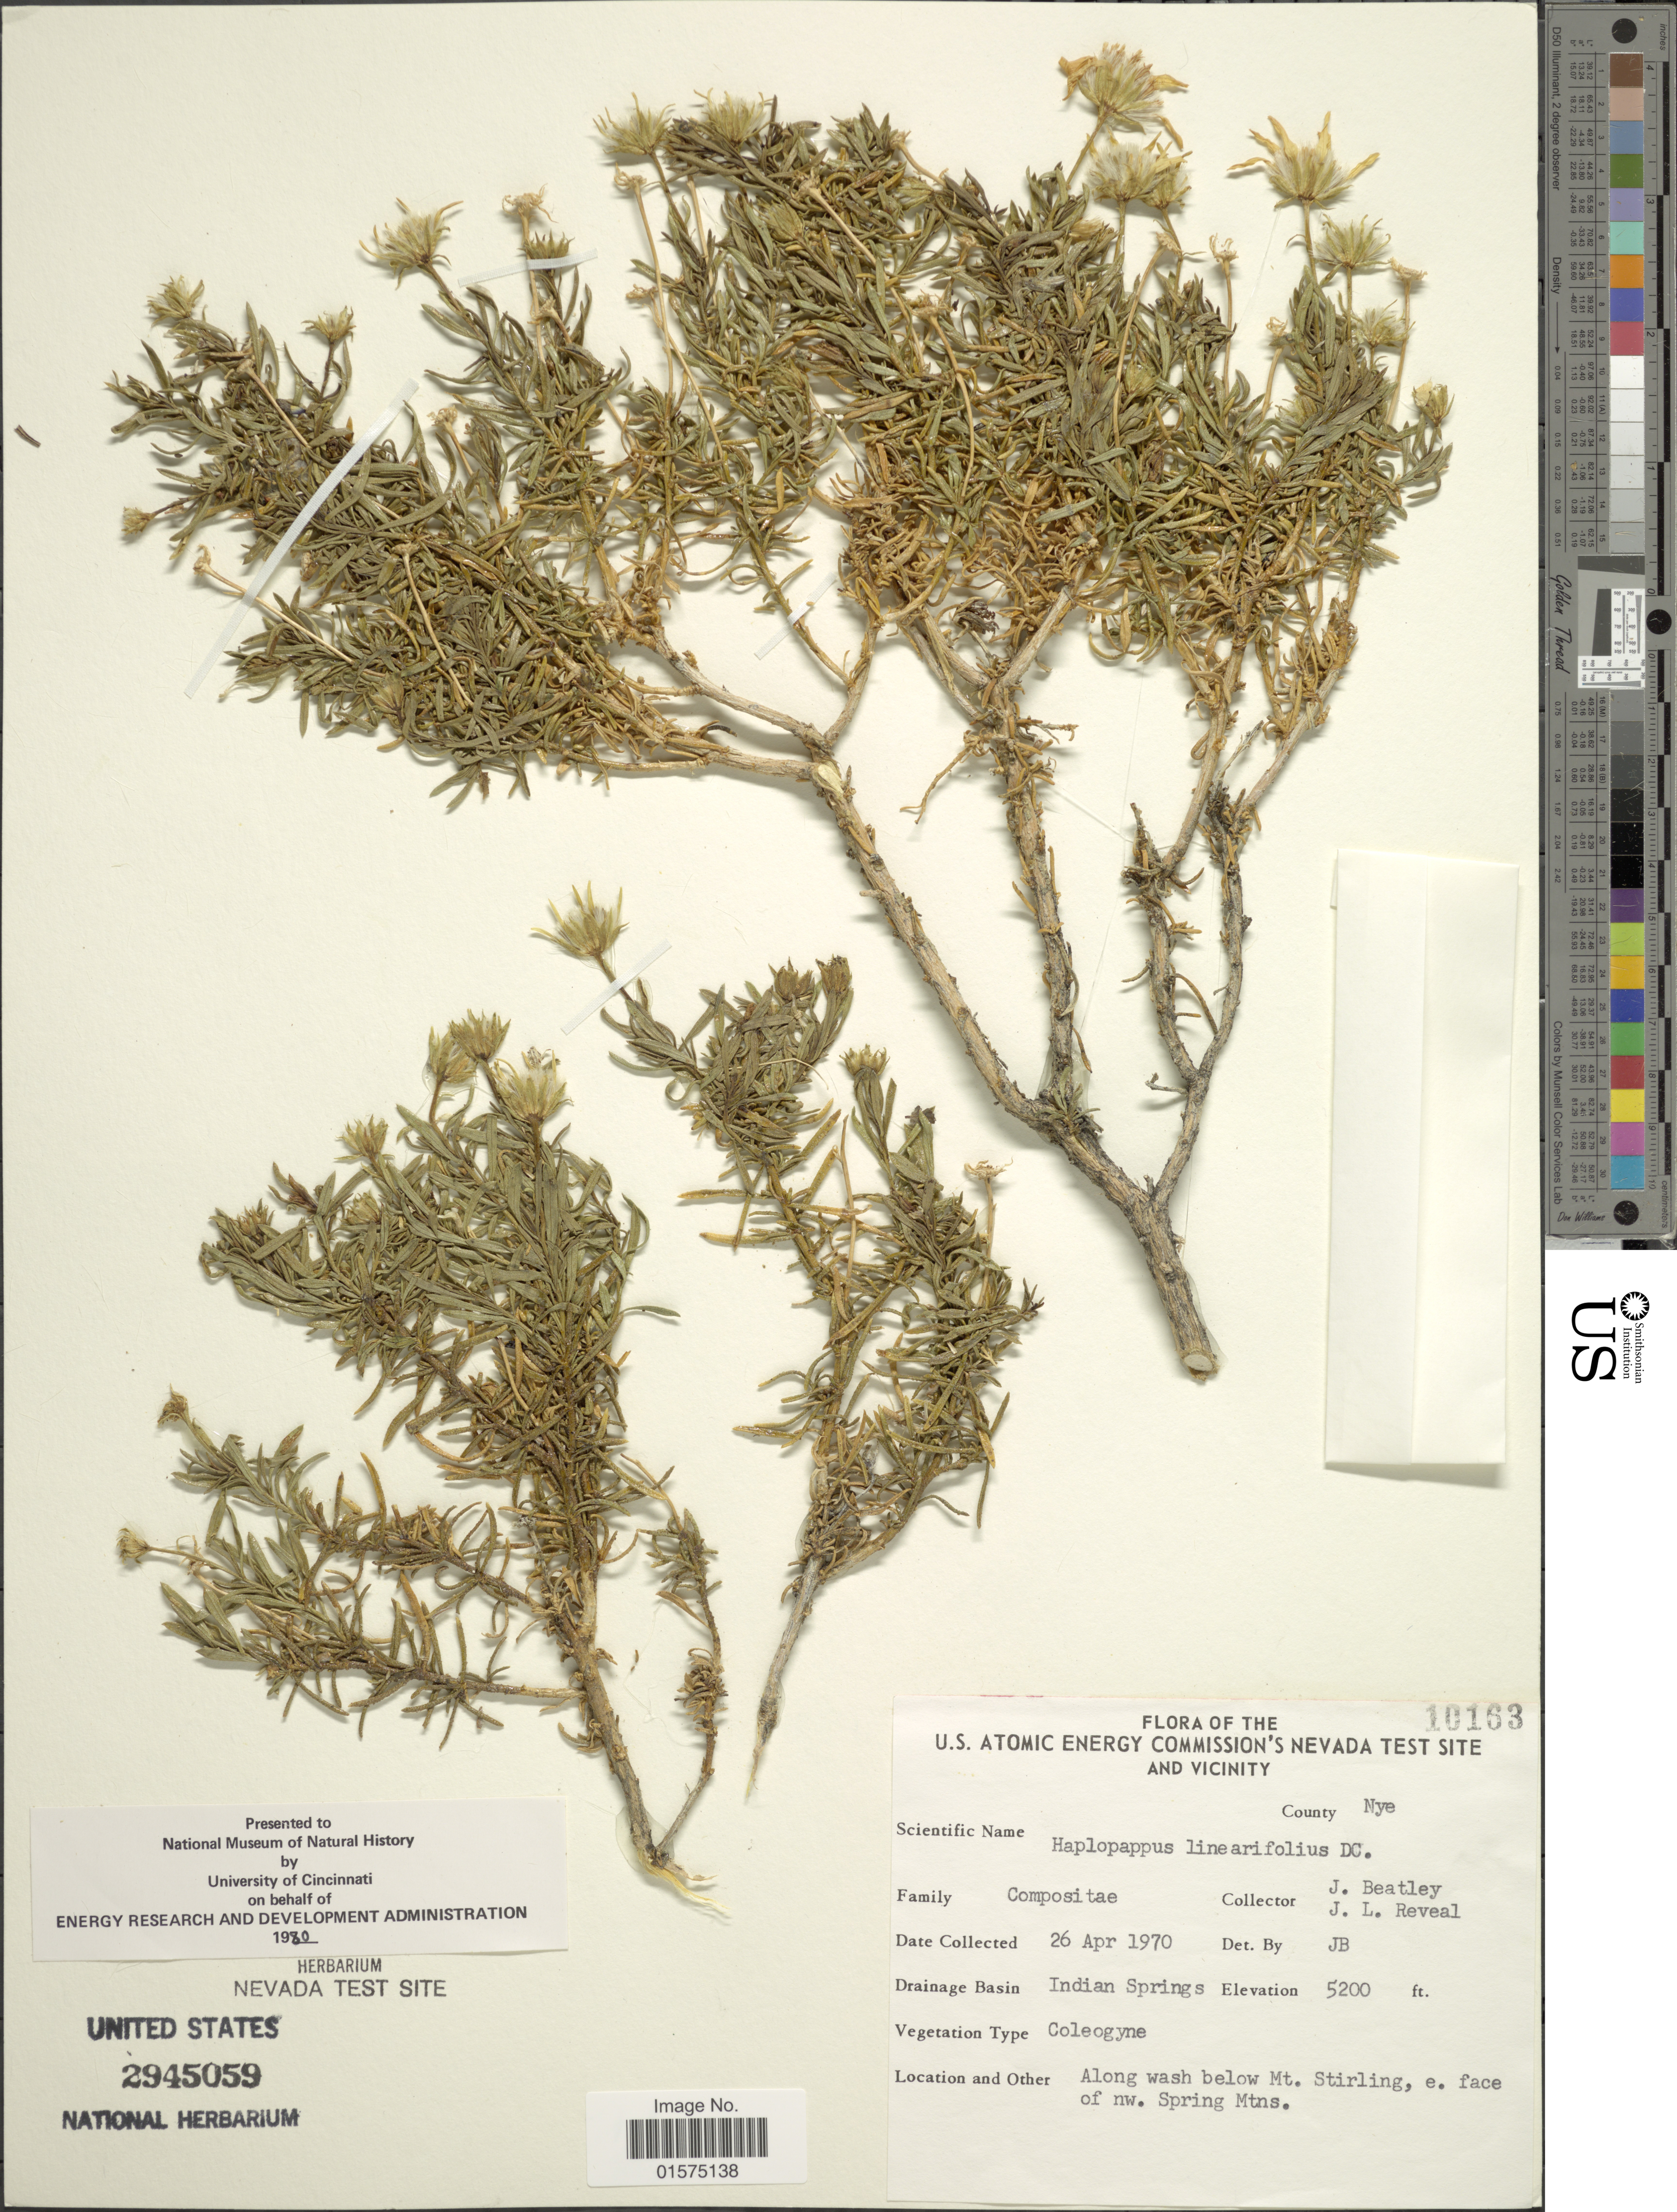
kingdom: Plantae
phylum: Tracheophyta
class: Magnoliopsida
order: Asterales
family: Asteraceae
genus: Ericameria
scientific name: Ericameria linearifolia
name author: (DC.) Urbatsch & Wussow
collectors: J. C. Beatley & J. L. Reveal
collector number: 10163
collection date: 1970-04-26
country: United States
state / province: Nevada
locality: U.S. Atomic Energy Commission's Nevada Test Site and vicinity. County Nye. Drainage Basin Indian Springs. Along wash below Mt. Stirling, e. face of nw. Spring Mtns.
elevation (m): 1585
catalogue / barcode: US 2945059